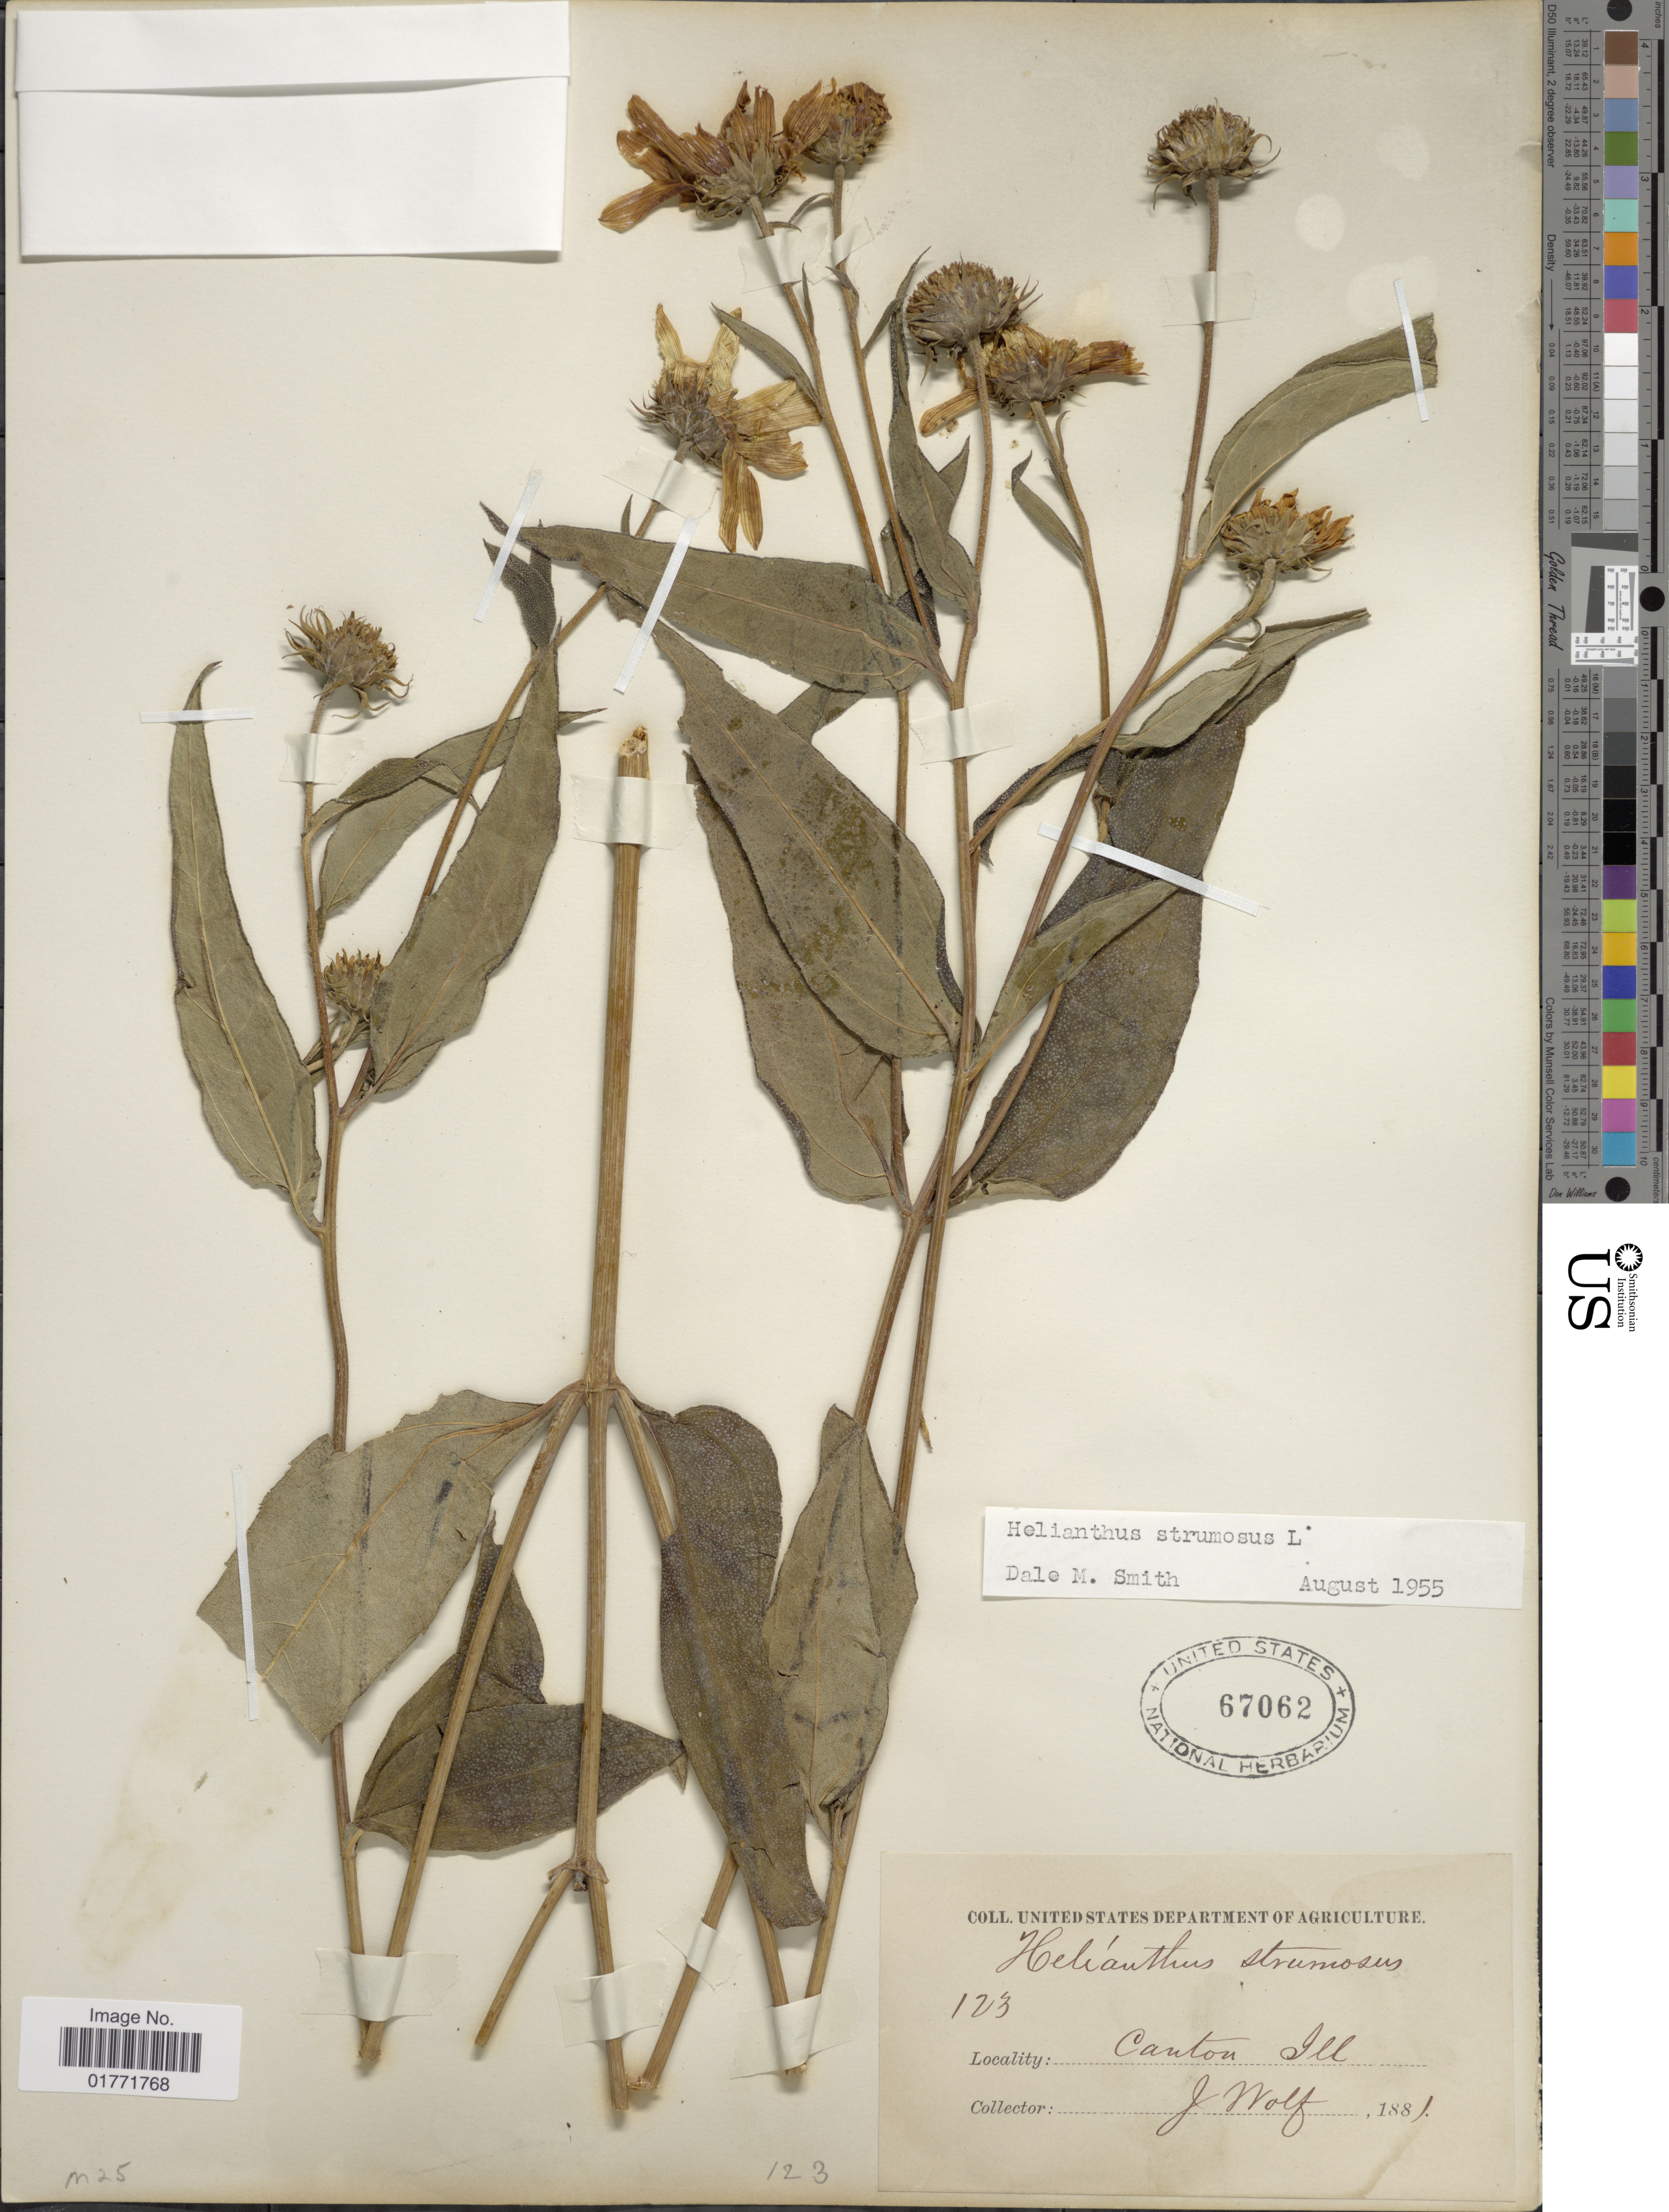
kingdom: Plantae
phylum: Tracheophyta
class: Magnoliopsida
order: Asterales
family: Asteraceae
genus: Helianthus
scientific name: Helianthus strumosus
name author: L.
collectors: J. Wolf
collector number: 123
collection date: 1881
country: United States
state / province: Illinois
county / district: Fulton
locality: Canton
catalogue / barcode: US 67062